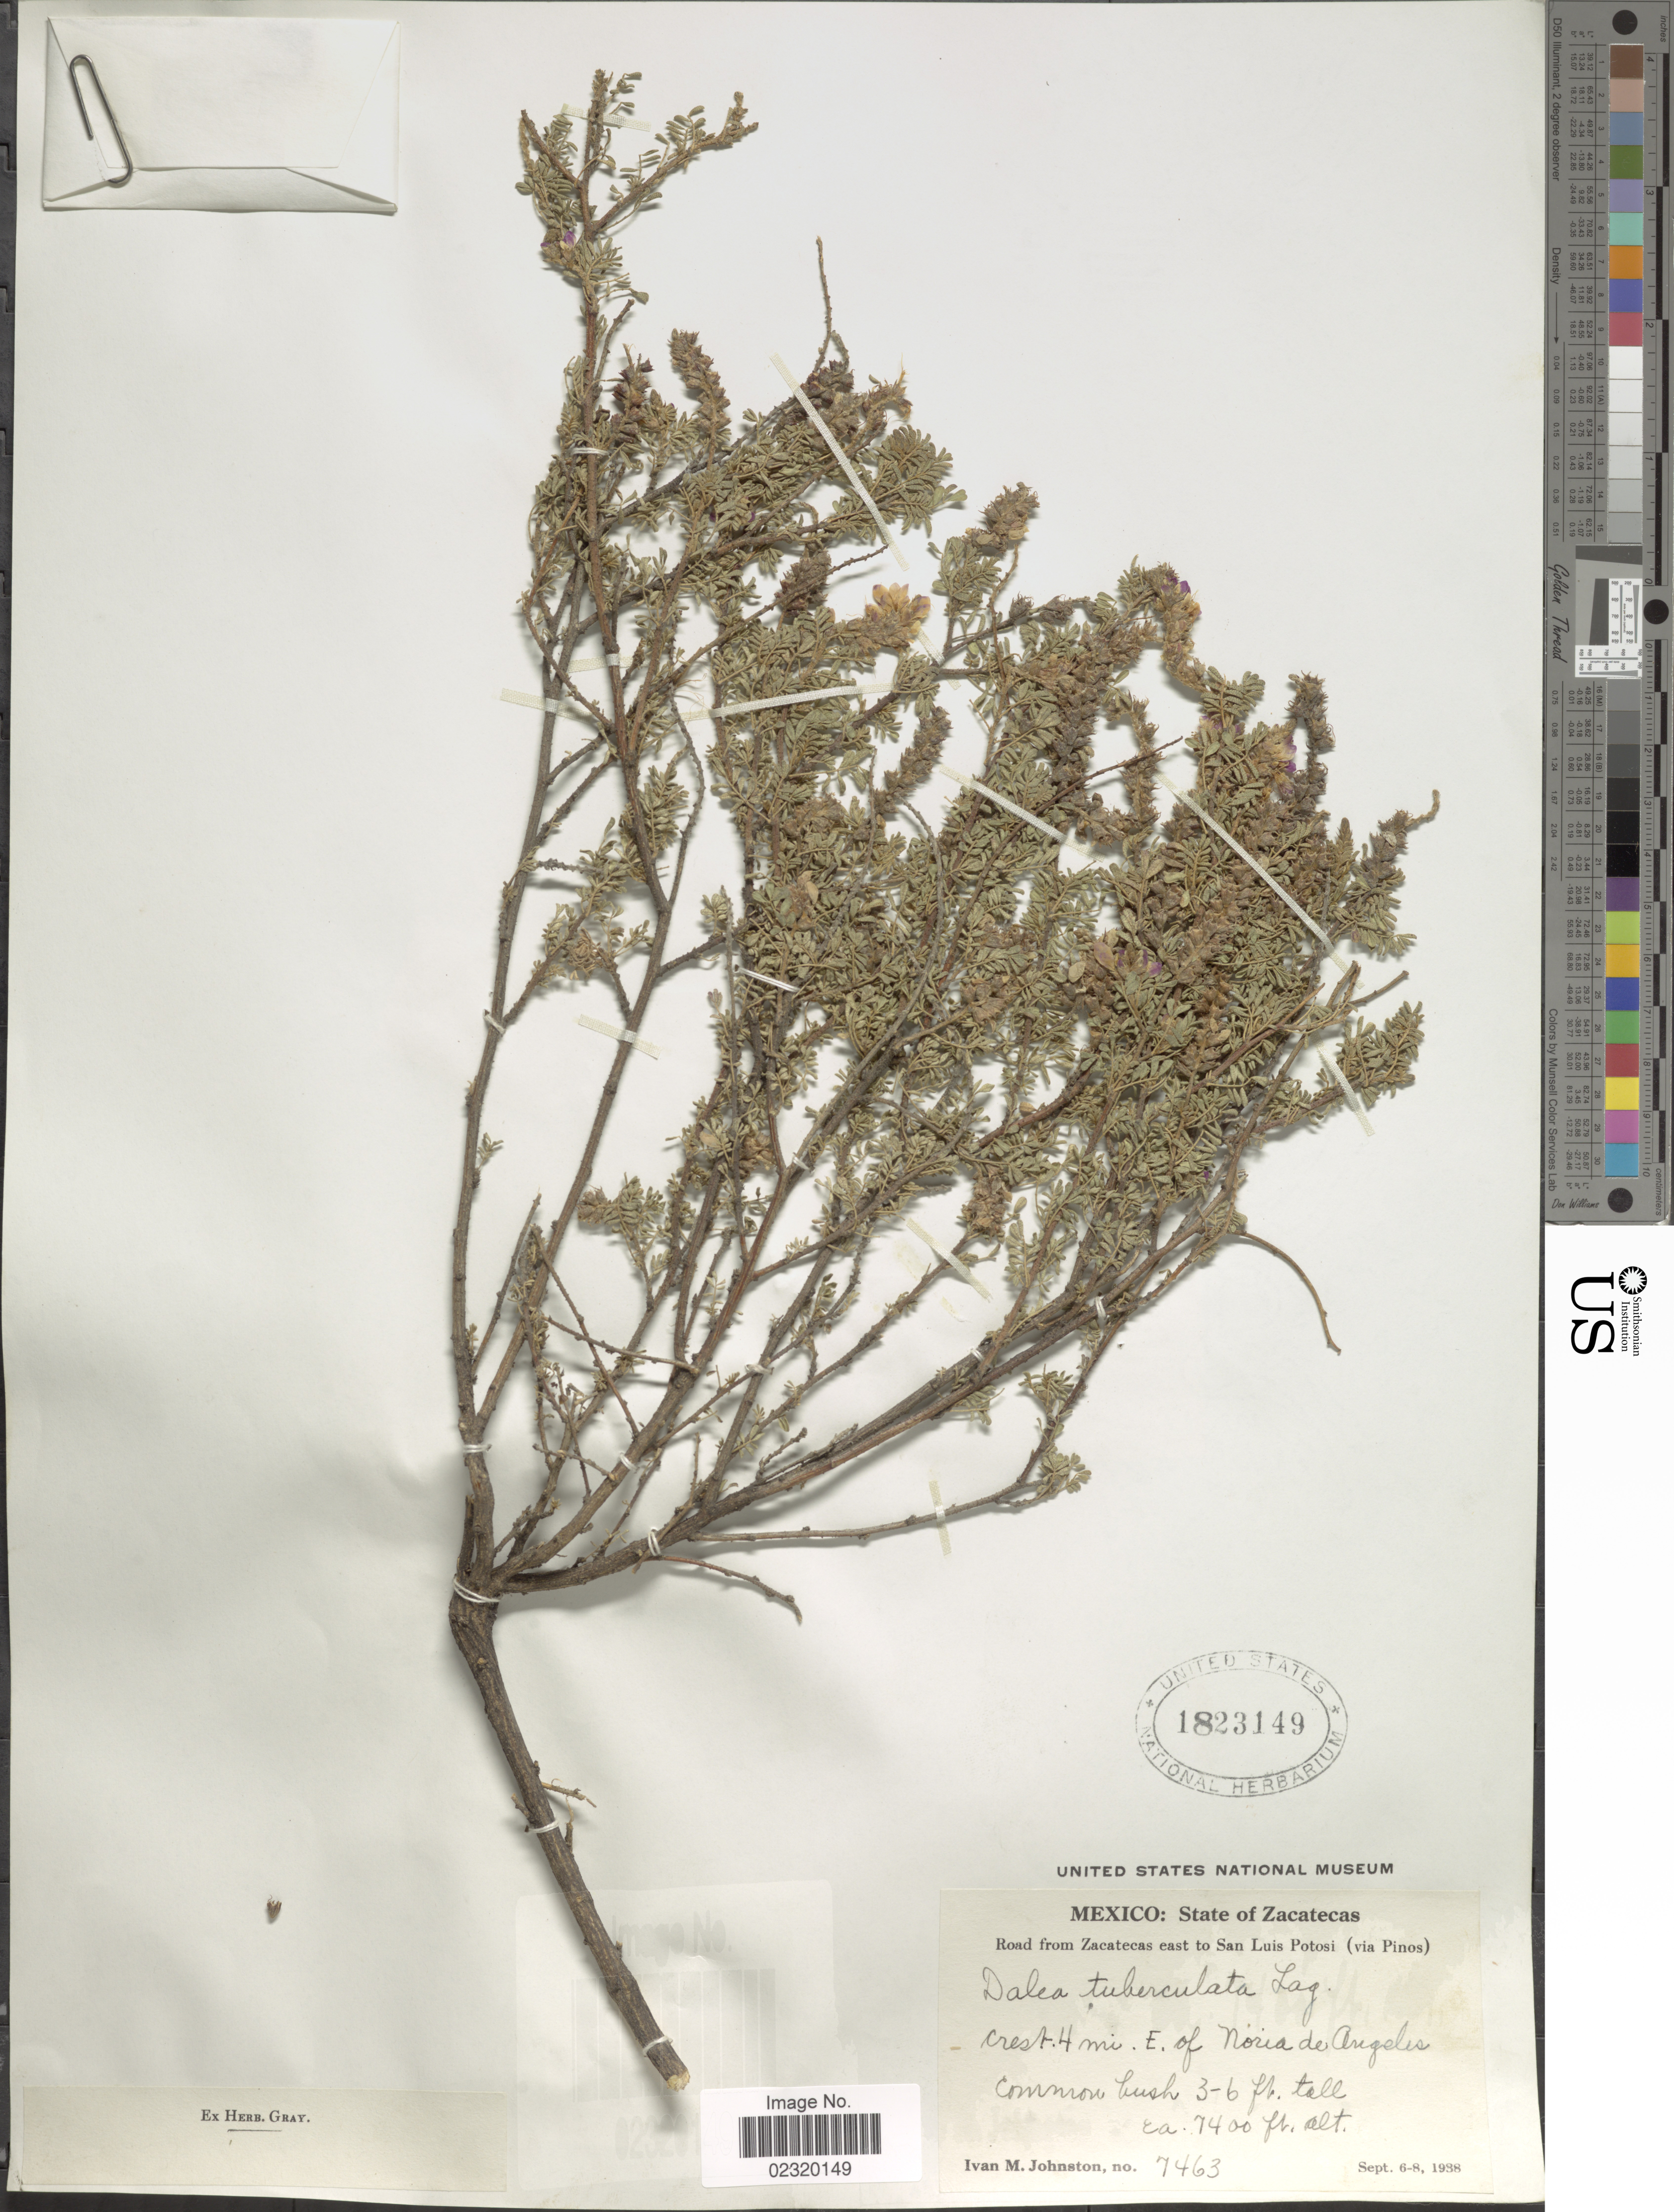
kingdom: Plantae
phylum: Tracheophyta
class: Magnoliopsida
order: Fabales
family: Fabaceae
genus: Dalea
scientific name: Dalea tuberculata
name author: Lag.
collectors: I.M. Johnston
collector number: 7463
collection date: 1938-09-06/1938-09-08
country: Mexico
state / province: Zacatecas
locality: Road from Zacatecas east to San Luis Potosi (via Pinos) crest 4 mi. E. of Noria de Angeles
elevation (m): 2256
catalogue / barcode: US 1823149